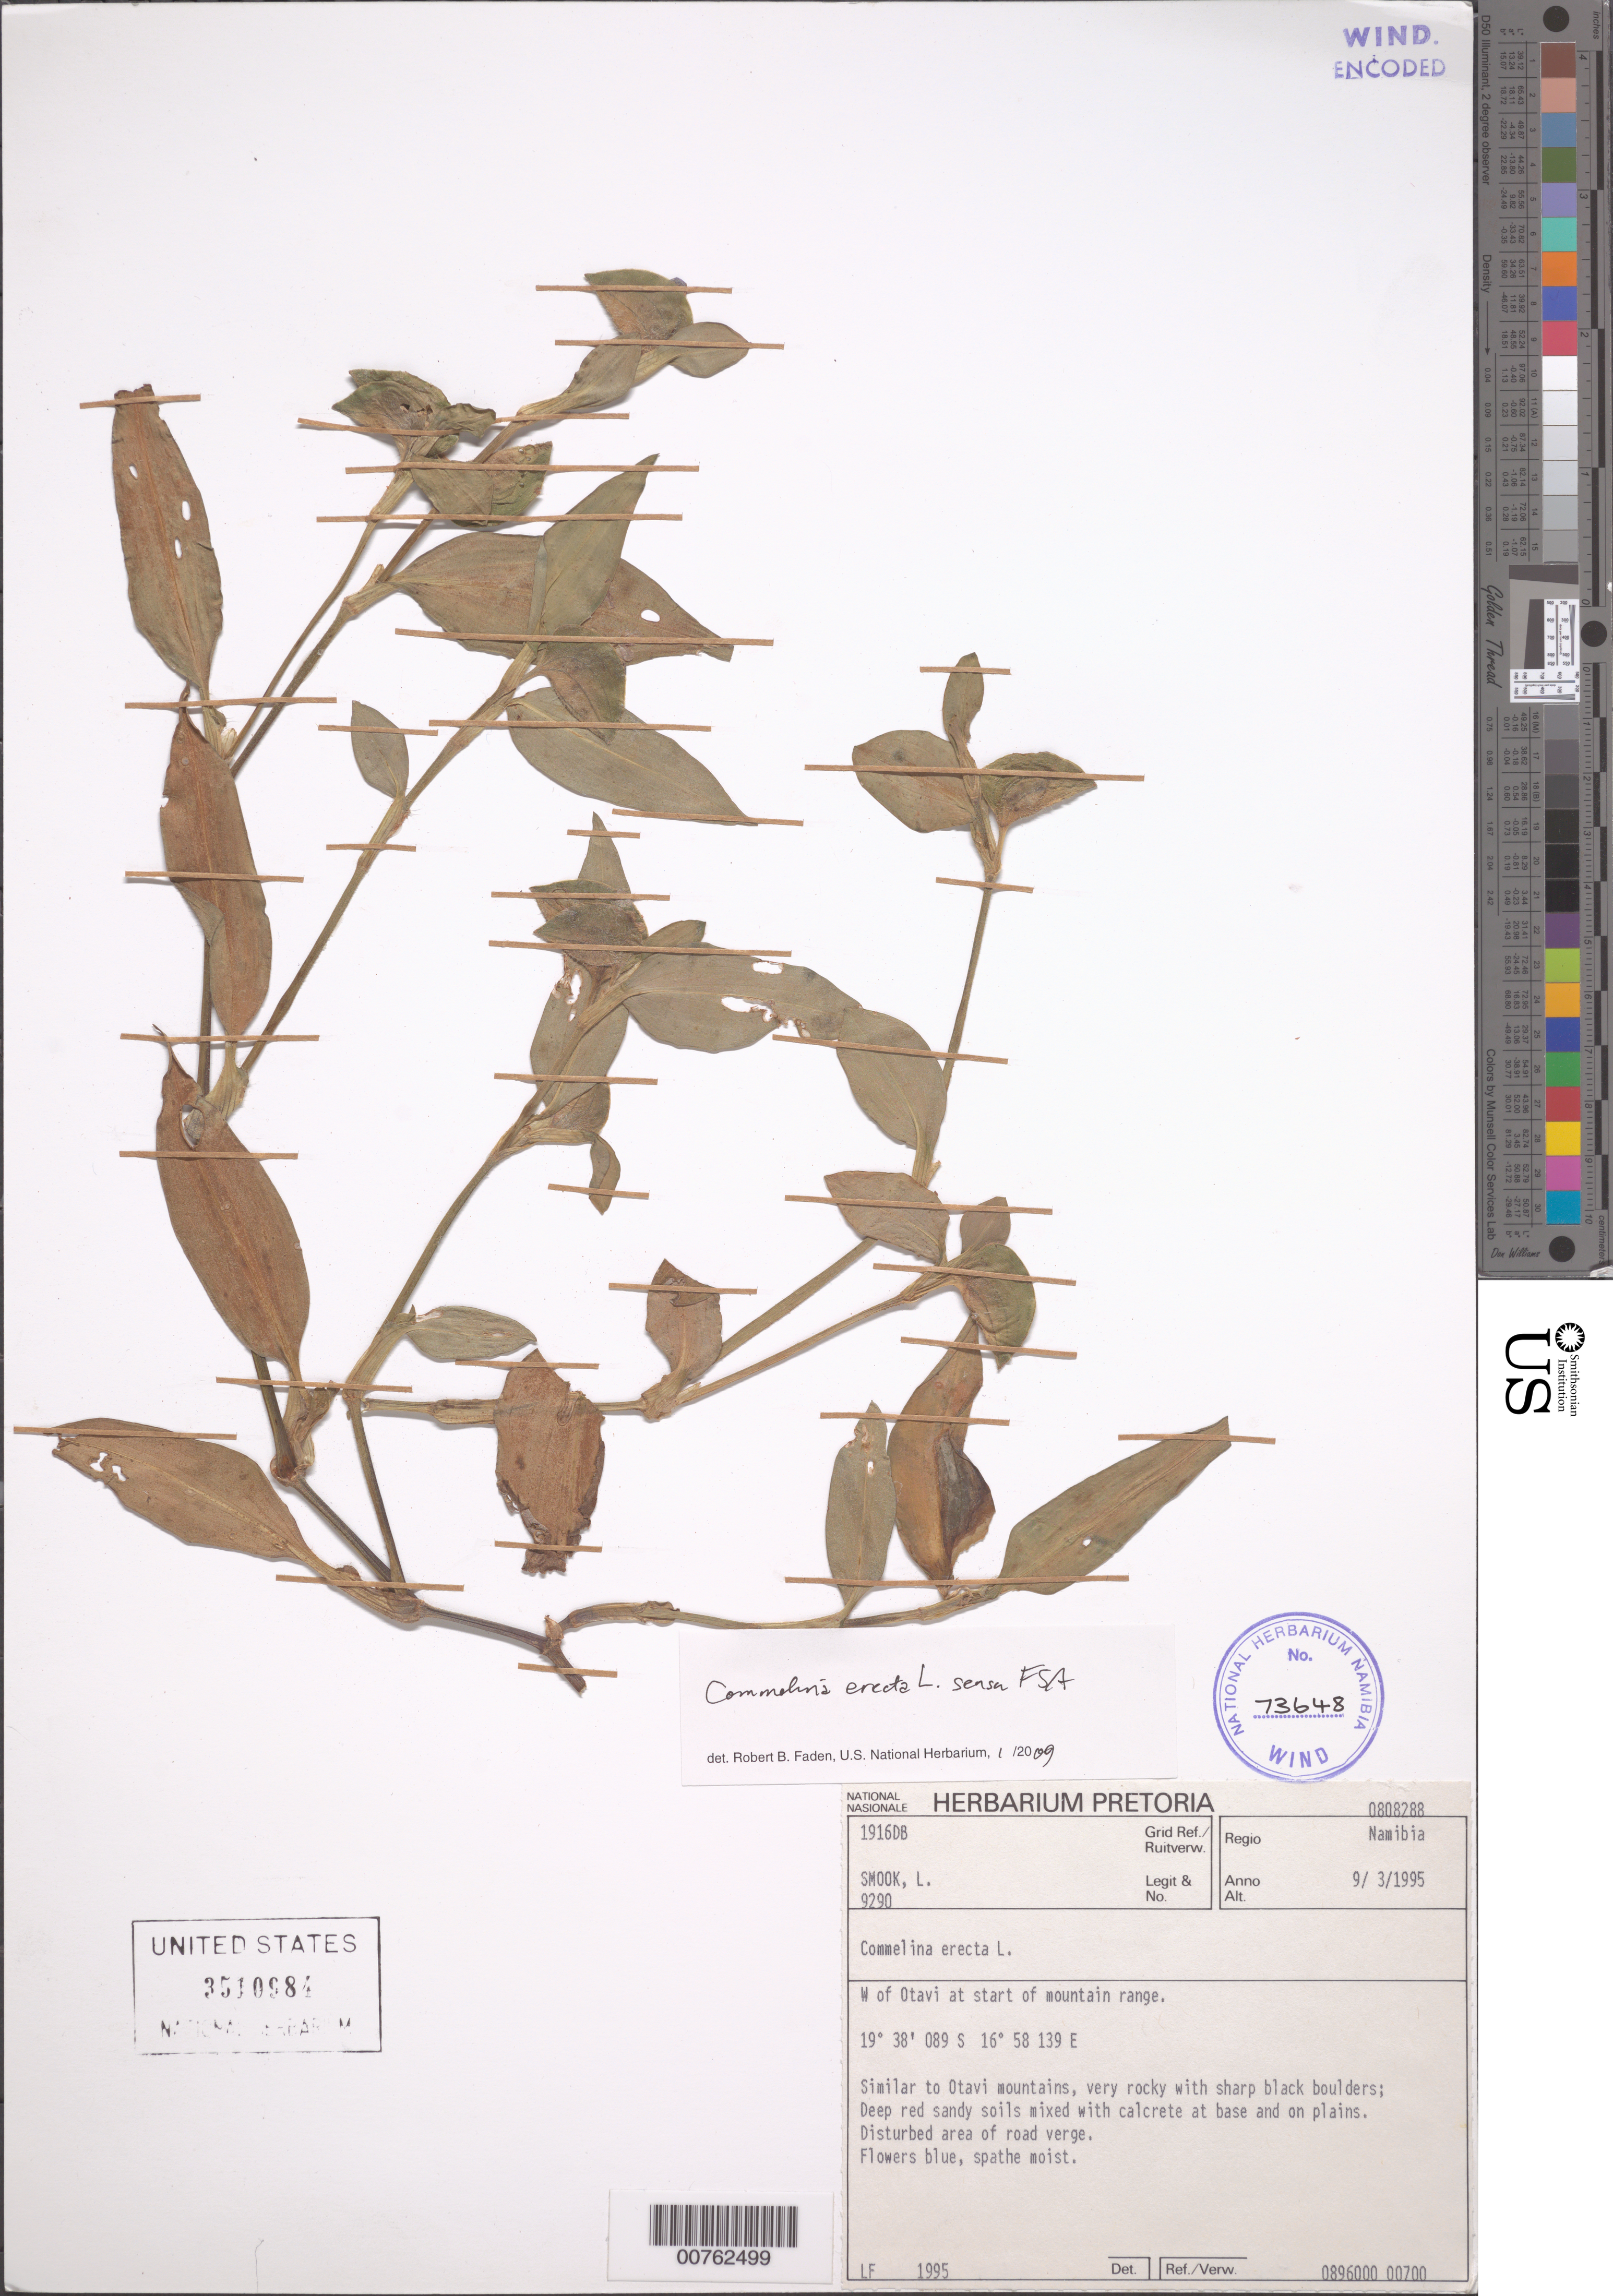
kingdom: Plantae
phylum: Tracheophyta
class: Liliopsida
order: Commelinales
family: Commelinaceae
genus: Commelina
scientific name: Commelina erecta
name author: L.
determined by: Faden, Robert B., (US), Smithsonian Institution - National Museum of Natural History (UNITED STATES)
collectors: L. Smook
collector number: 9290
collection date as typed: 09 Mar 1995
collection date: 1995-03-09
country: Namibia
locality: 19°38"089'S 16°58"139"E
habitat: Similar to Otavi mountains, very rocky with sharp black boulders; Deep red sandy soils miced with calcrete at base and on plains. Disturbed area of road verge.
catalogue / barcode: US 3510984